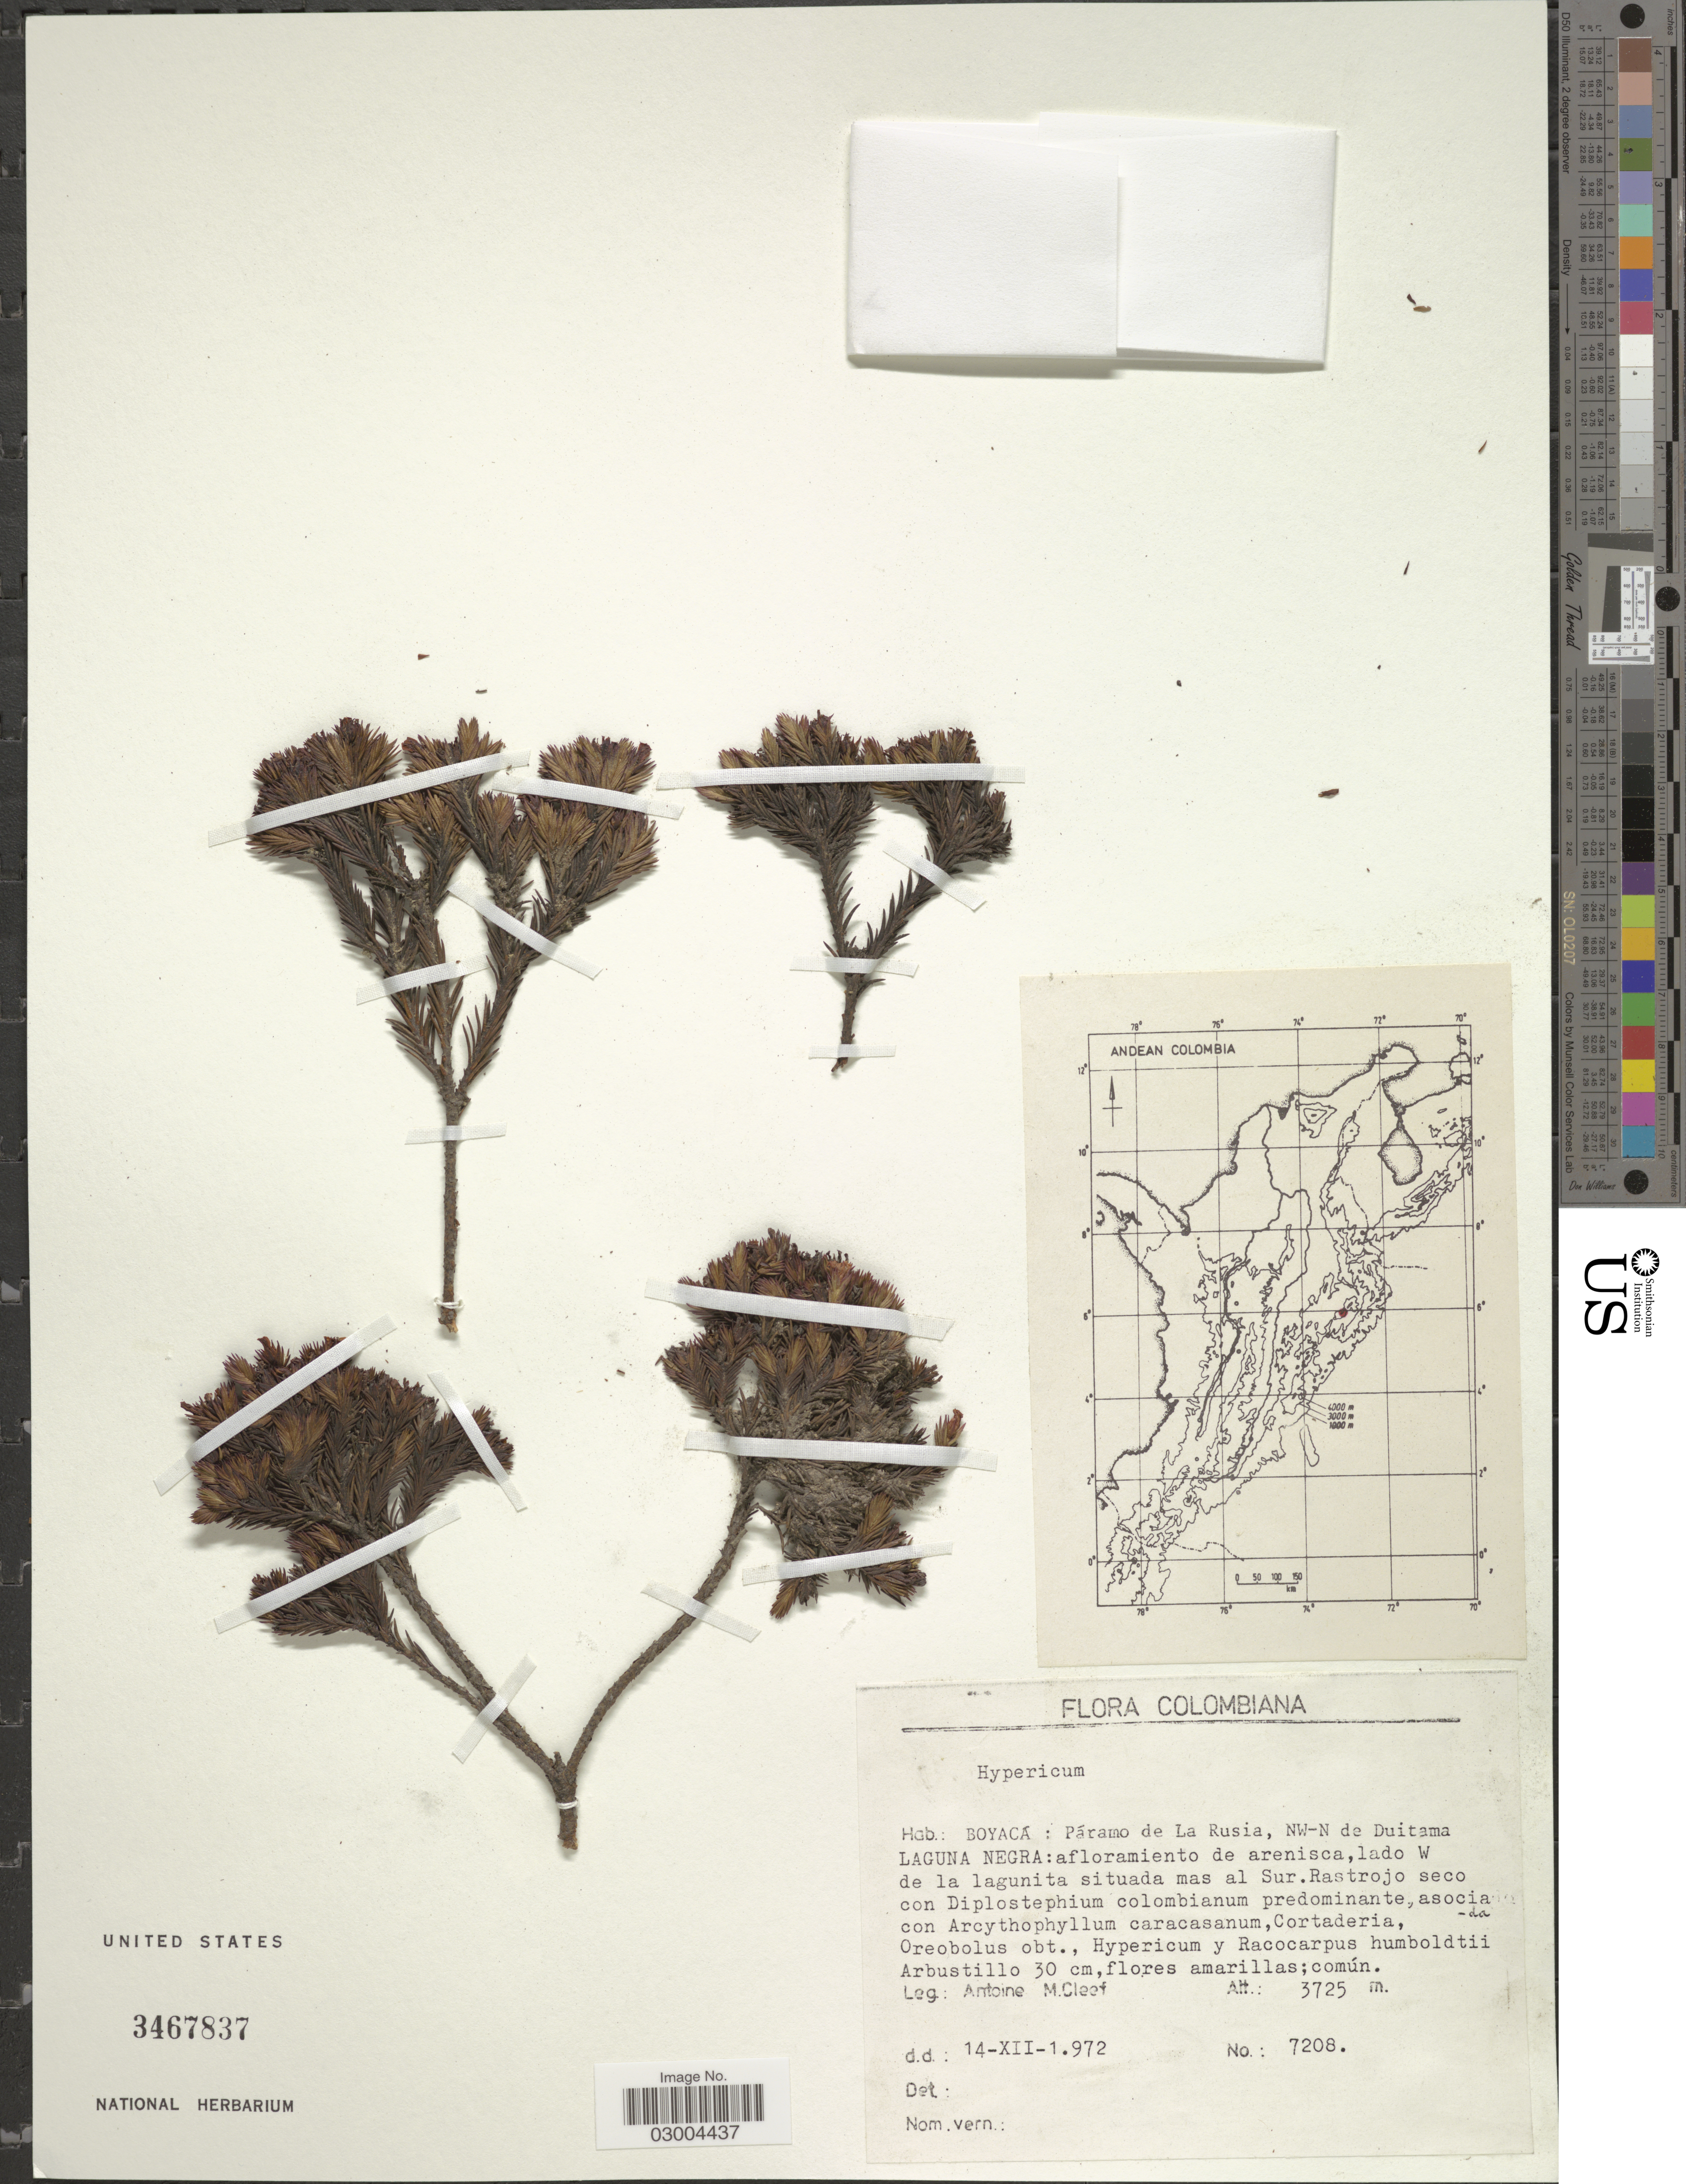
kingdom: Plantae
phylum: Tracheophyta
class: Magnoliopsida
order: Malpighiales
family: Hypericaceae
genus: Hypericum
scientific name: Hypericum sp.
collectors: A. M. Cleef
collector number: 7208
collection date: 1972-12-14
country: Colombia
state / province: Boyacá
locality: Páramo de La Rusia, NW-N de Duitama Laguna Negra: afloramiento de arenisca, lado W de la lagunita situada mas al Sur.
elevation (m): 3725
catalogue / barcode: US 3467837